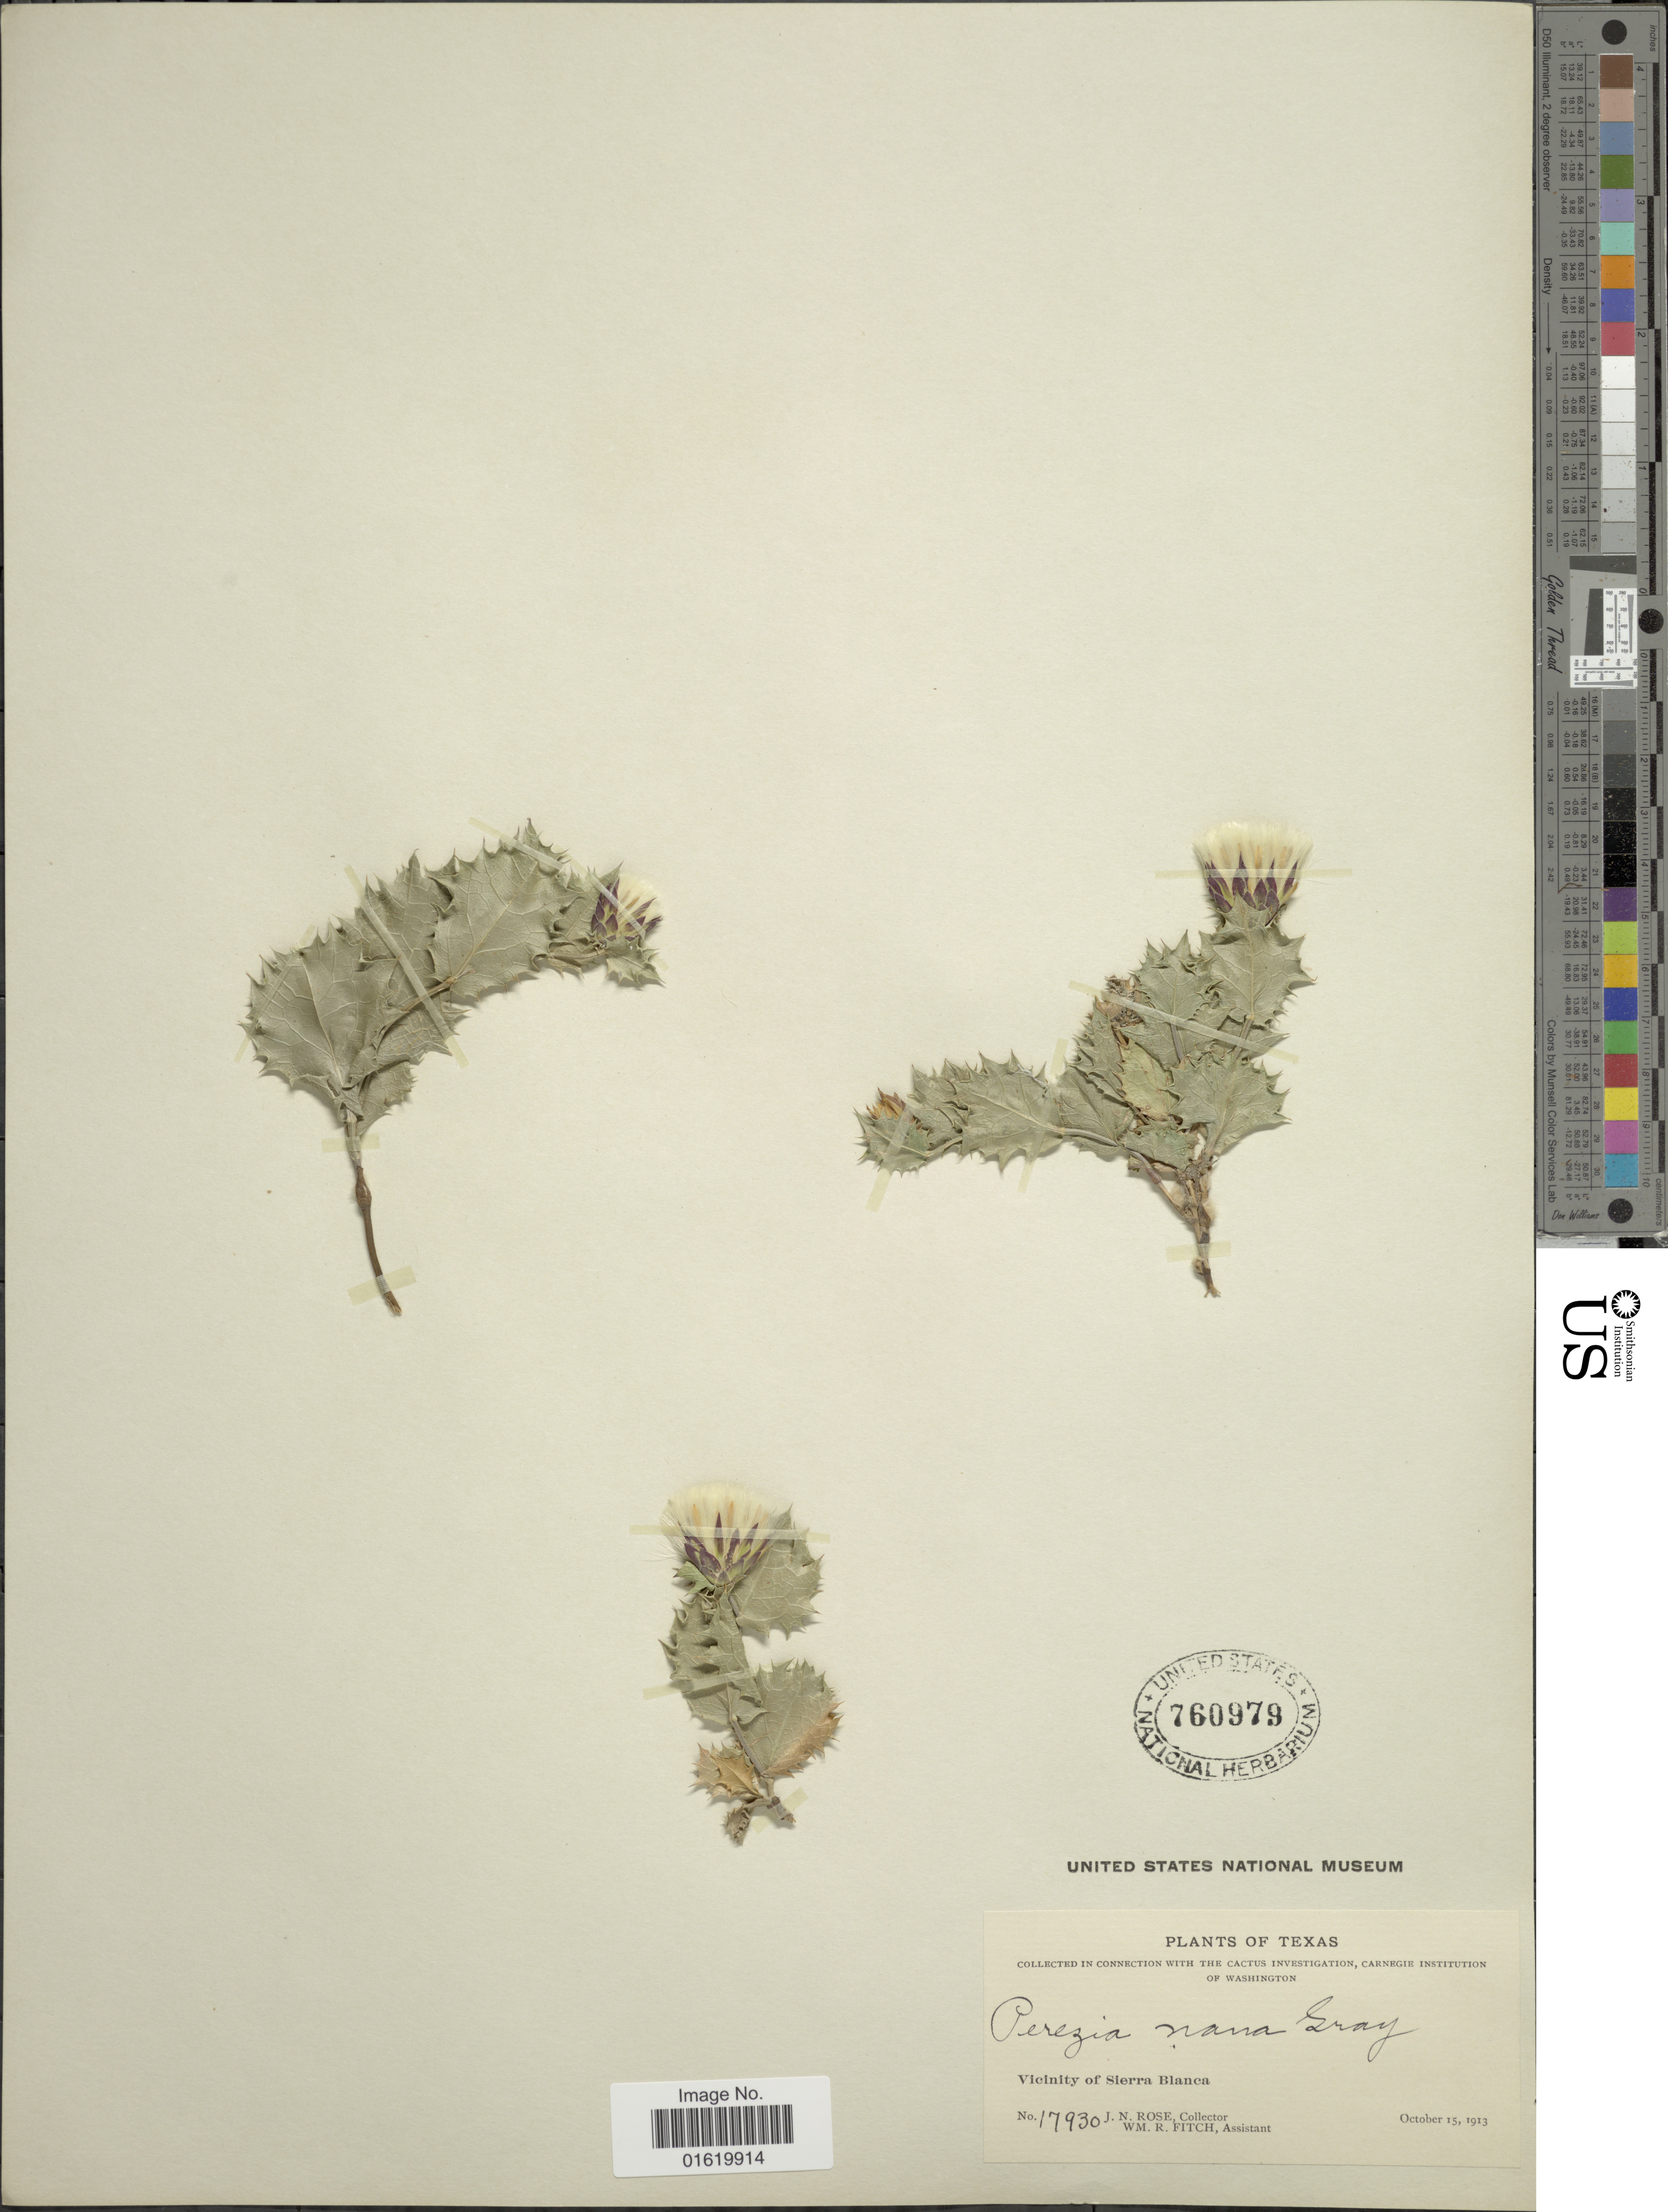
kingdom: Plantae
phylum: Tracheophyta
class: Magnoliopsida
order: Asterales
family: Asteraceae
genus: Acourtia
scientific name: Acourtia nana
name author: (A. Gray) Reveal & R.M. King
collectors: J. N. Rose & W. R. Fitch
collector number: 17930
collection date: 1913-10-15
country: United States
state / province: Texas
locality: Vicinity of Sierra Blanca.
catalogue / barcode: US 760979